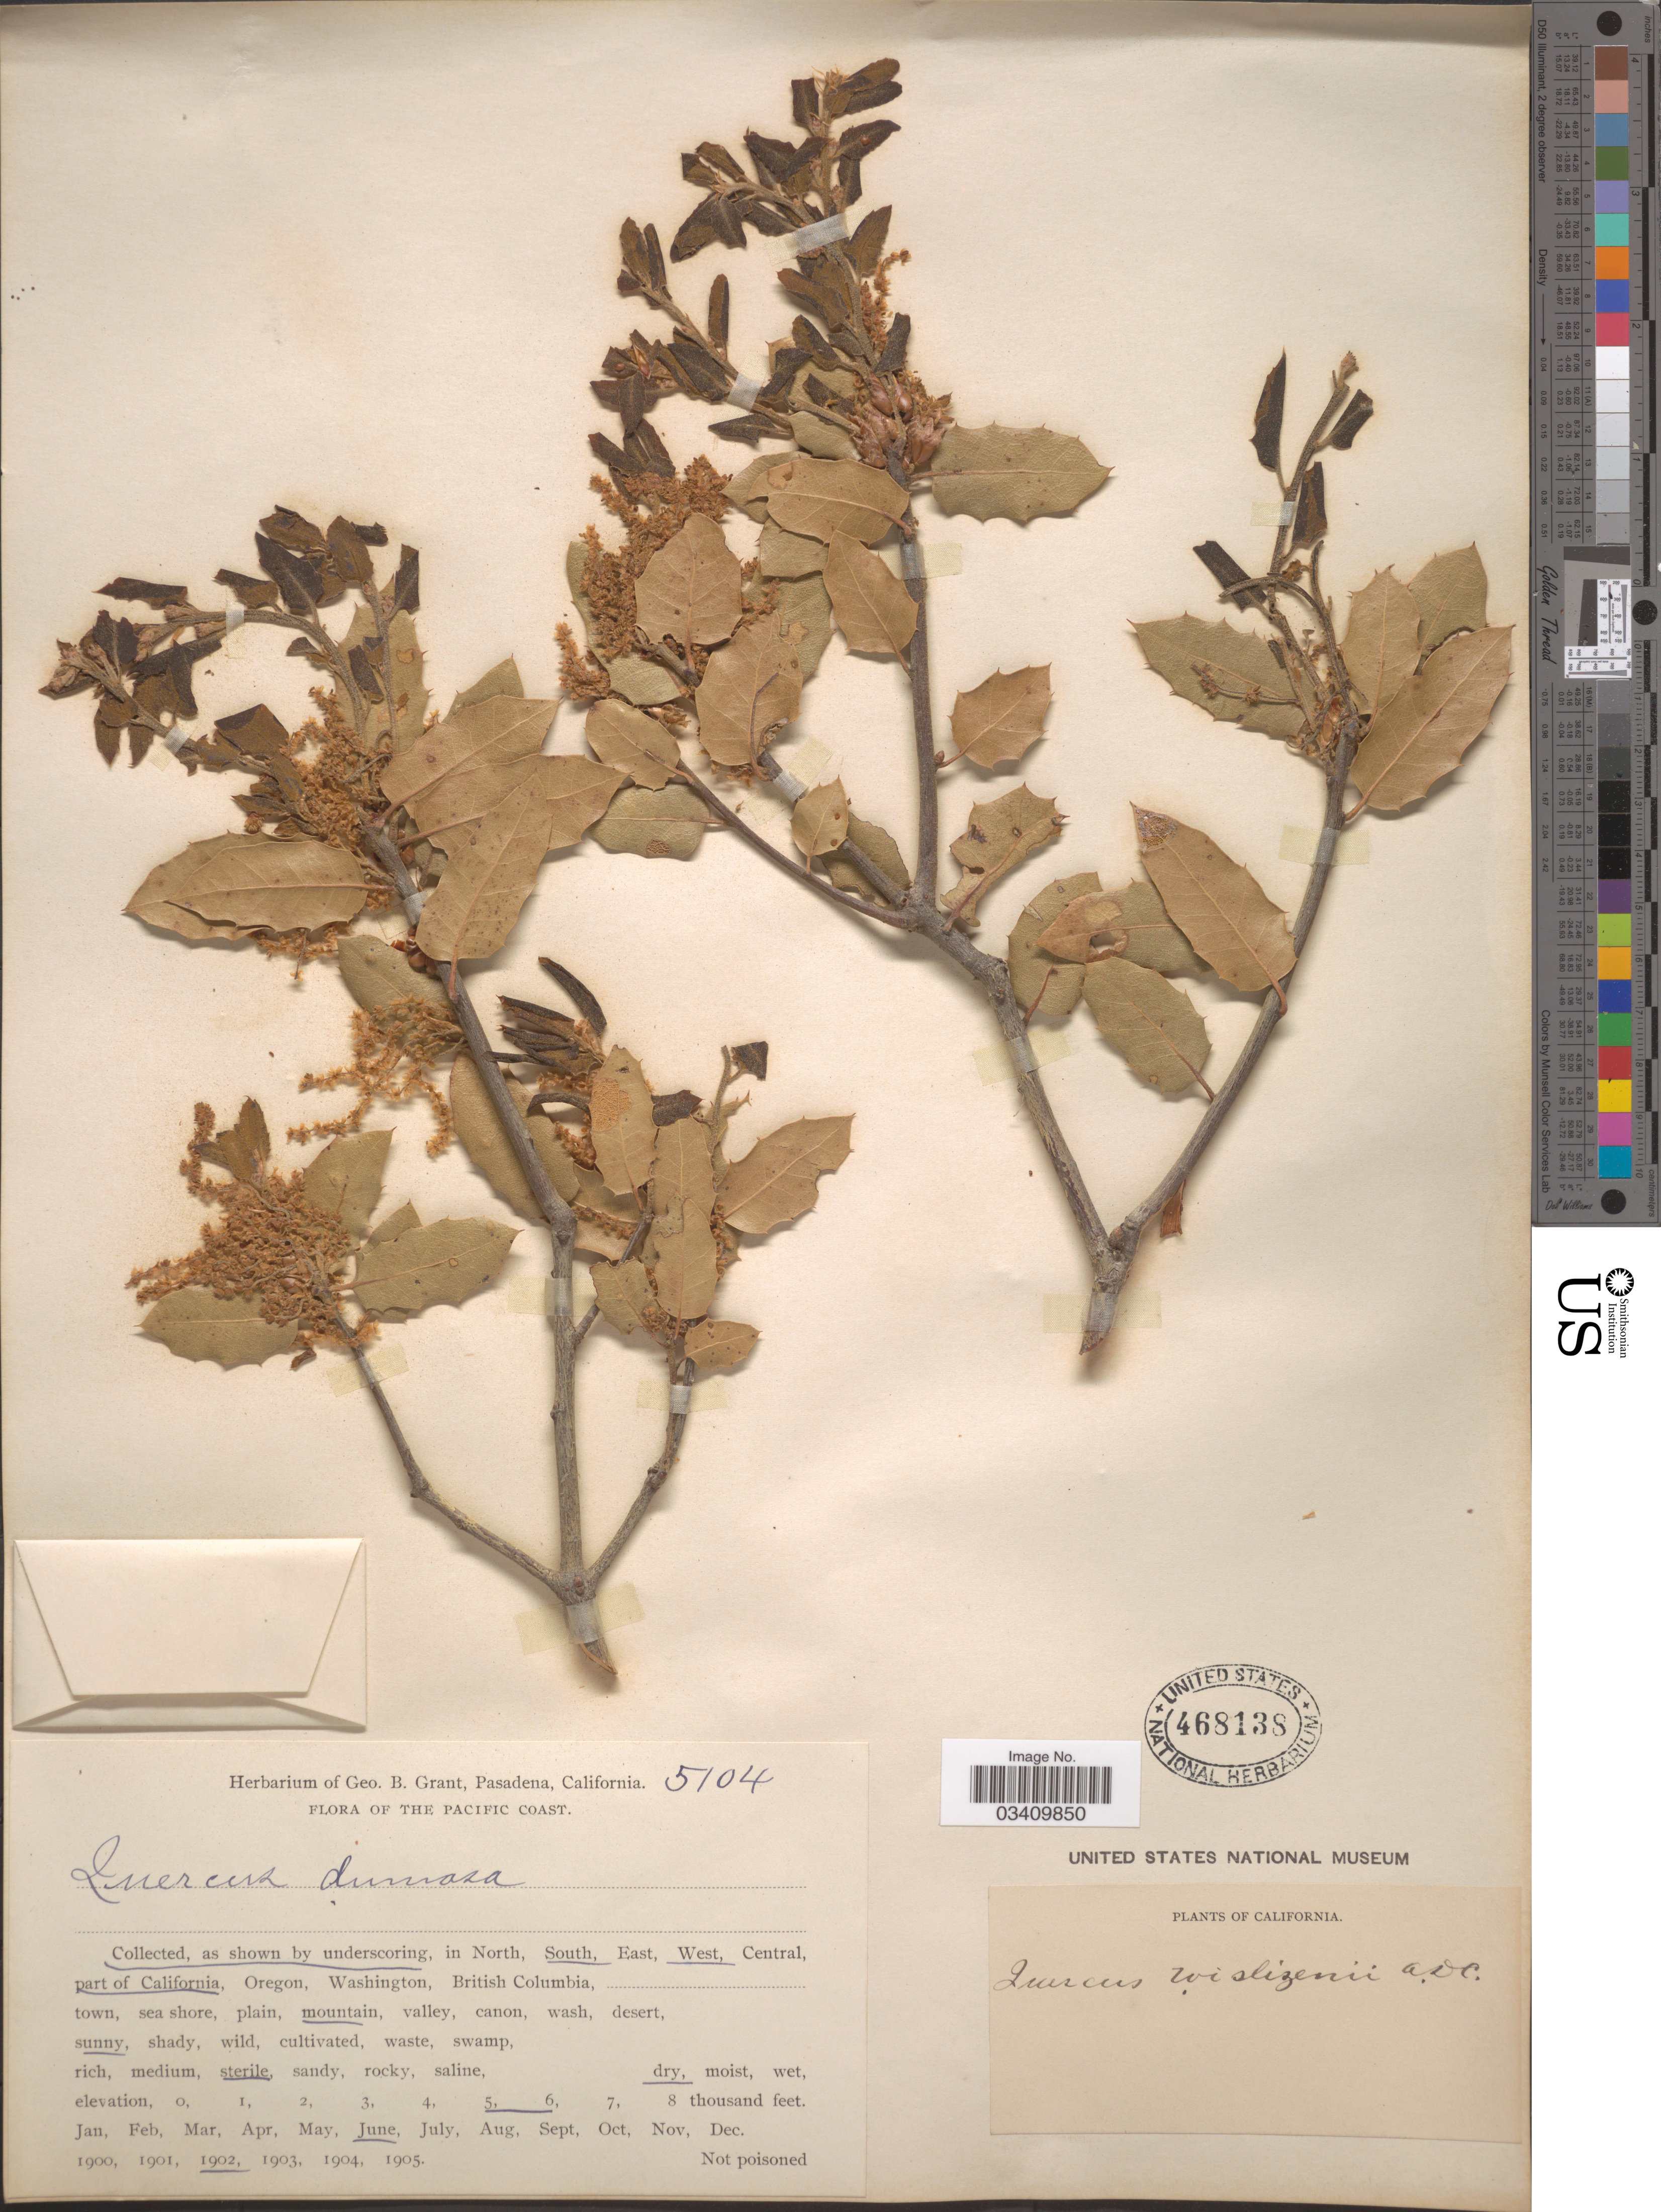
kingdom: Plantae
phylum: Tracheophyta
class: Magnoliopsida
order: Fagales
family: Fagaceae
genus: Quercus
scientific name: Quercus wislizeni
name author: A. DC.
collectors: ex herb. Geo. B. Grant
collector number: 5104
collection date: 1902-06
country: United States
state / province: California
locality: The Pacific Coast. South, West part of California. Mountain.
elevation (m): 1524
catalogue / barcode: US 468138